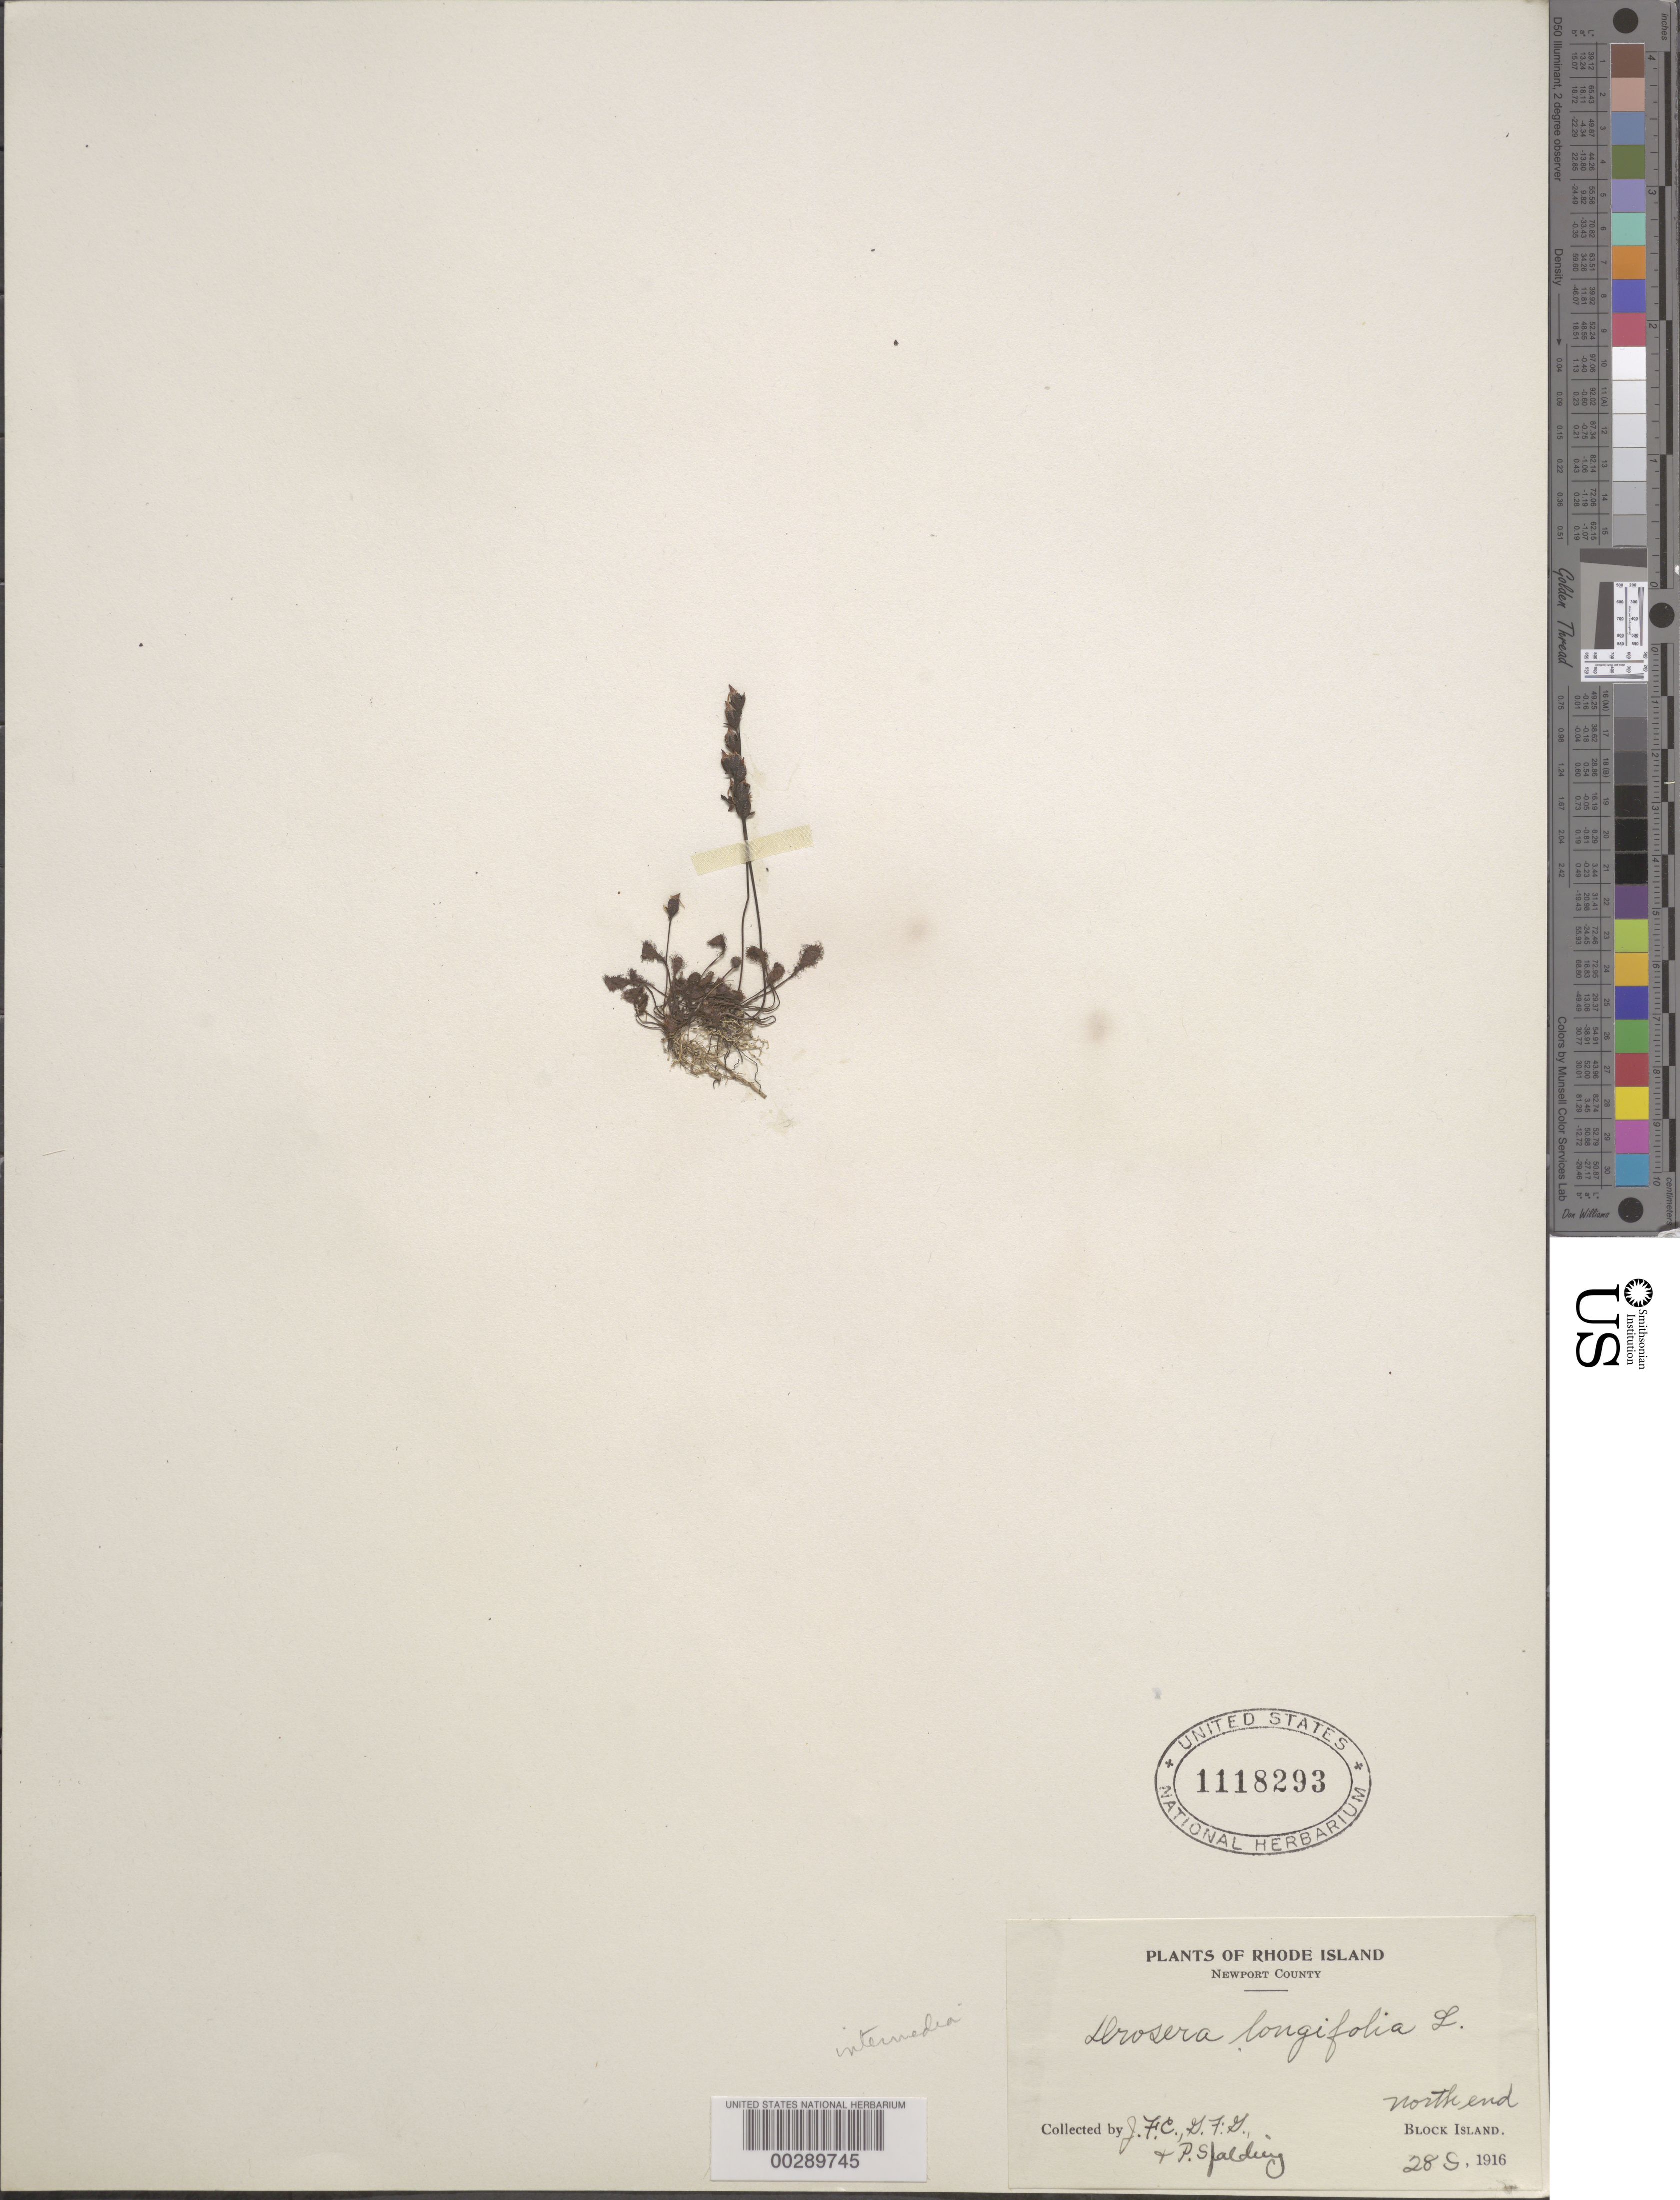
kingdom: Plantae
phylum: Tracheophyta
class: Magnoliopsida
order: Caryophyllales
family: Droseraceae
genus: Drosera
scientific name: Drosera intermedia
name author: Hayne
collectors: J. Collins, G. Spalding & P. Spalding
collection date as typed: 28 Sep 1916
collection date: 1916-09-28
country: United States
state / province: Rhode Island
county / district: Washington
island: Block Island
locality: Block i., north end. [county originally recorded as newport but block island is in washington co.]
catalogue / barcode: US 1118293